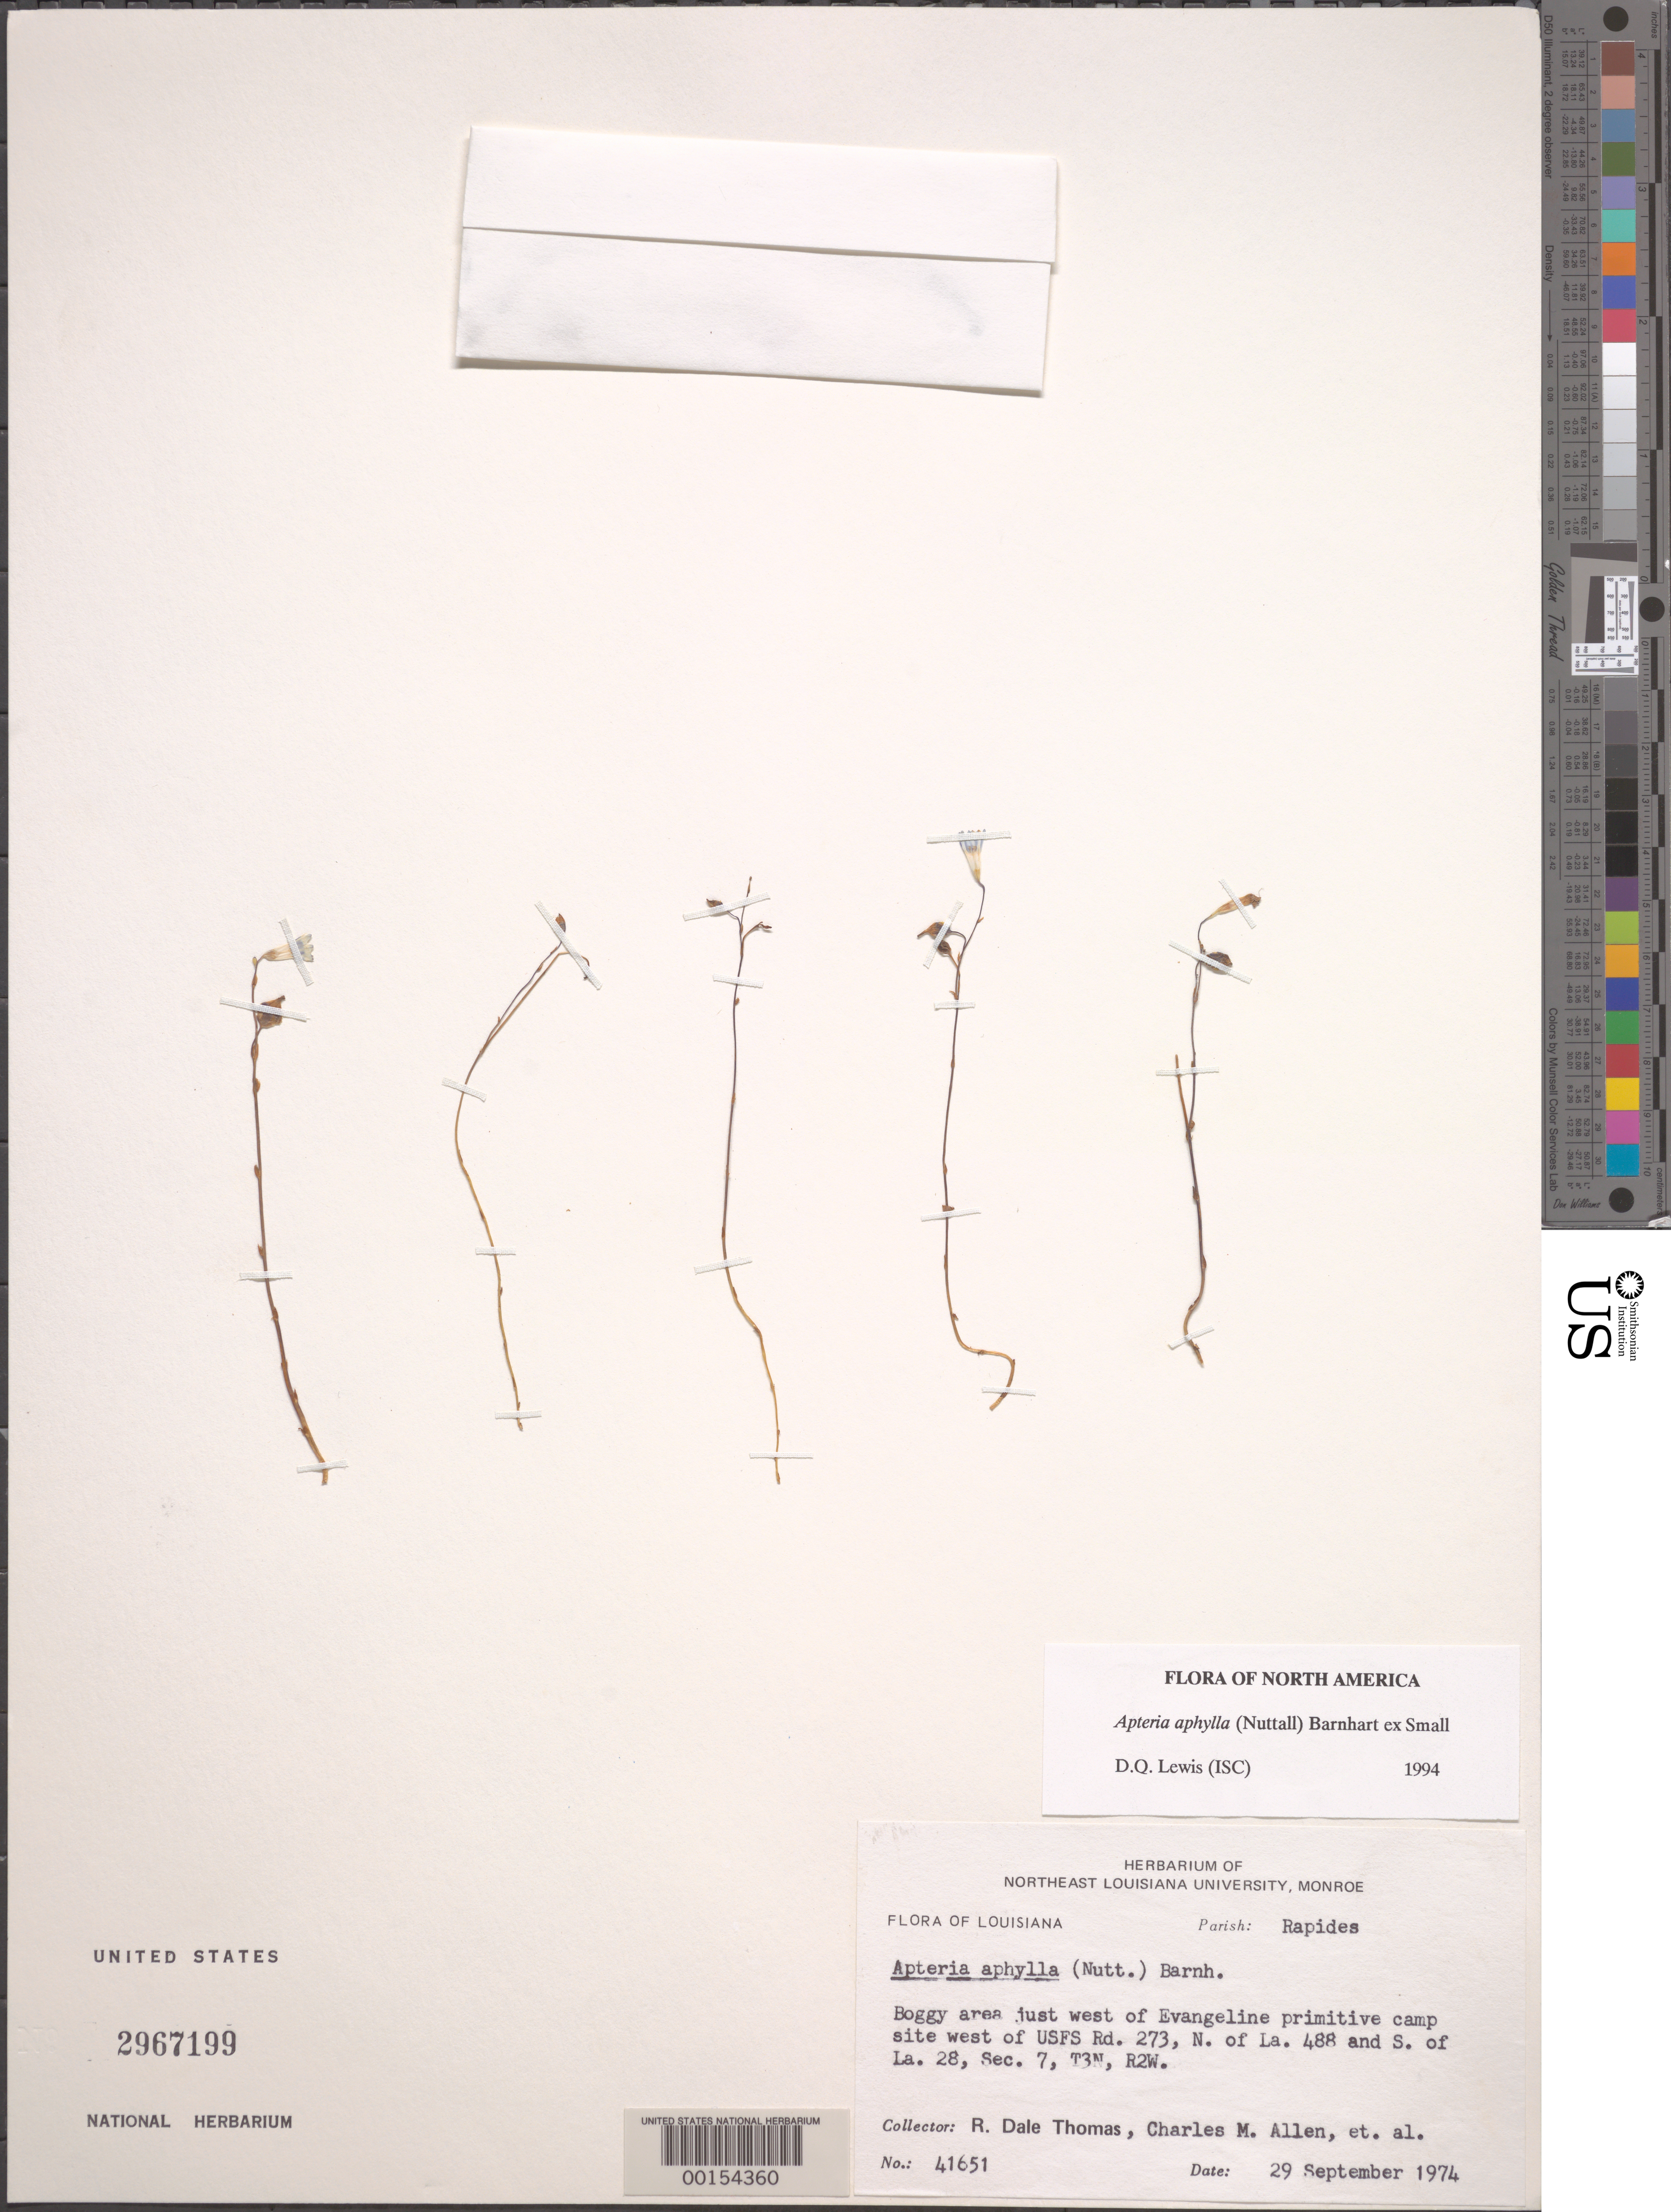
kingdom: Plantae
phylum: Tracheophyta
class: Liliopsida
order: Dioscoreales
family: Burmanniaceae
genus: Apteria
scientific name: Apteria aphylla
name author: (Nutt.) Barnhart ex Small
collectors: R. Thomas & C. M. Allen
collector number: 41651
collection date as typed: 29 Sep 1974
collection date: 1974-09-29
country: United States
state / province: Louisiana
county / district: Rapides Parish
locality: N of la 488 s of la 28 w of usfs rd. 273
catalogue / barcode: US 2967199